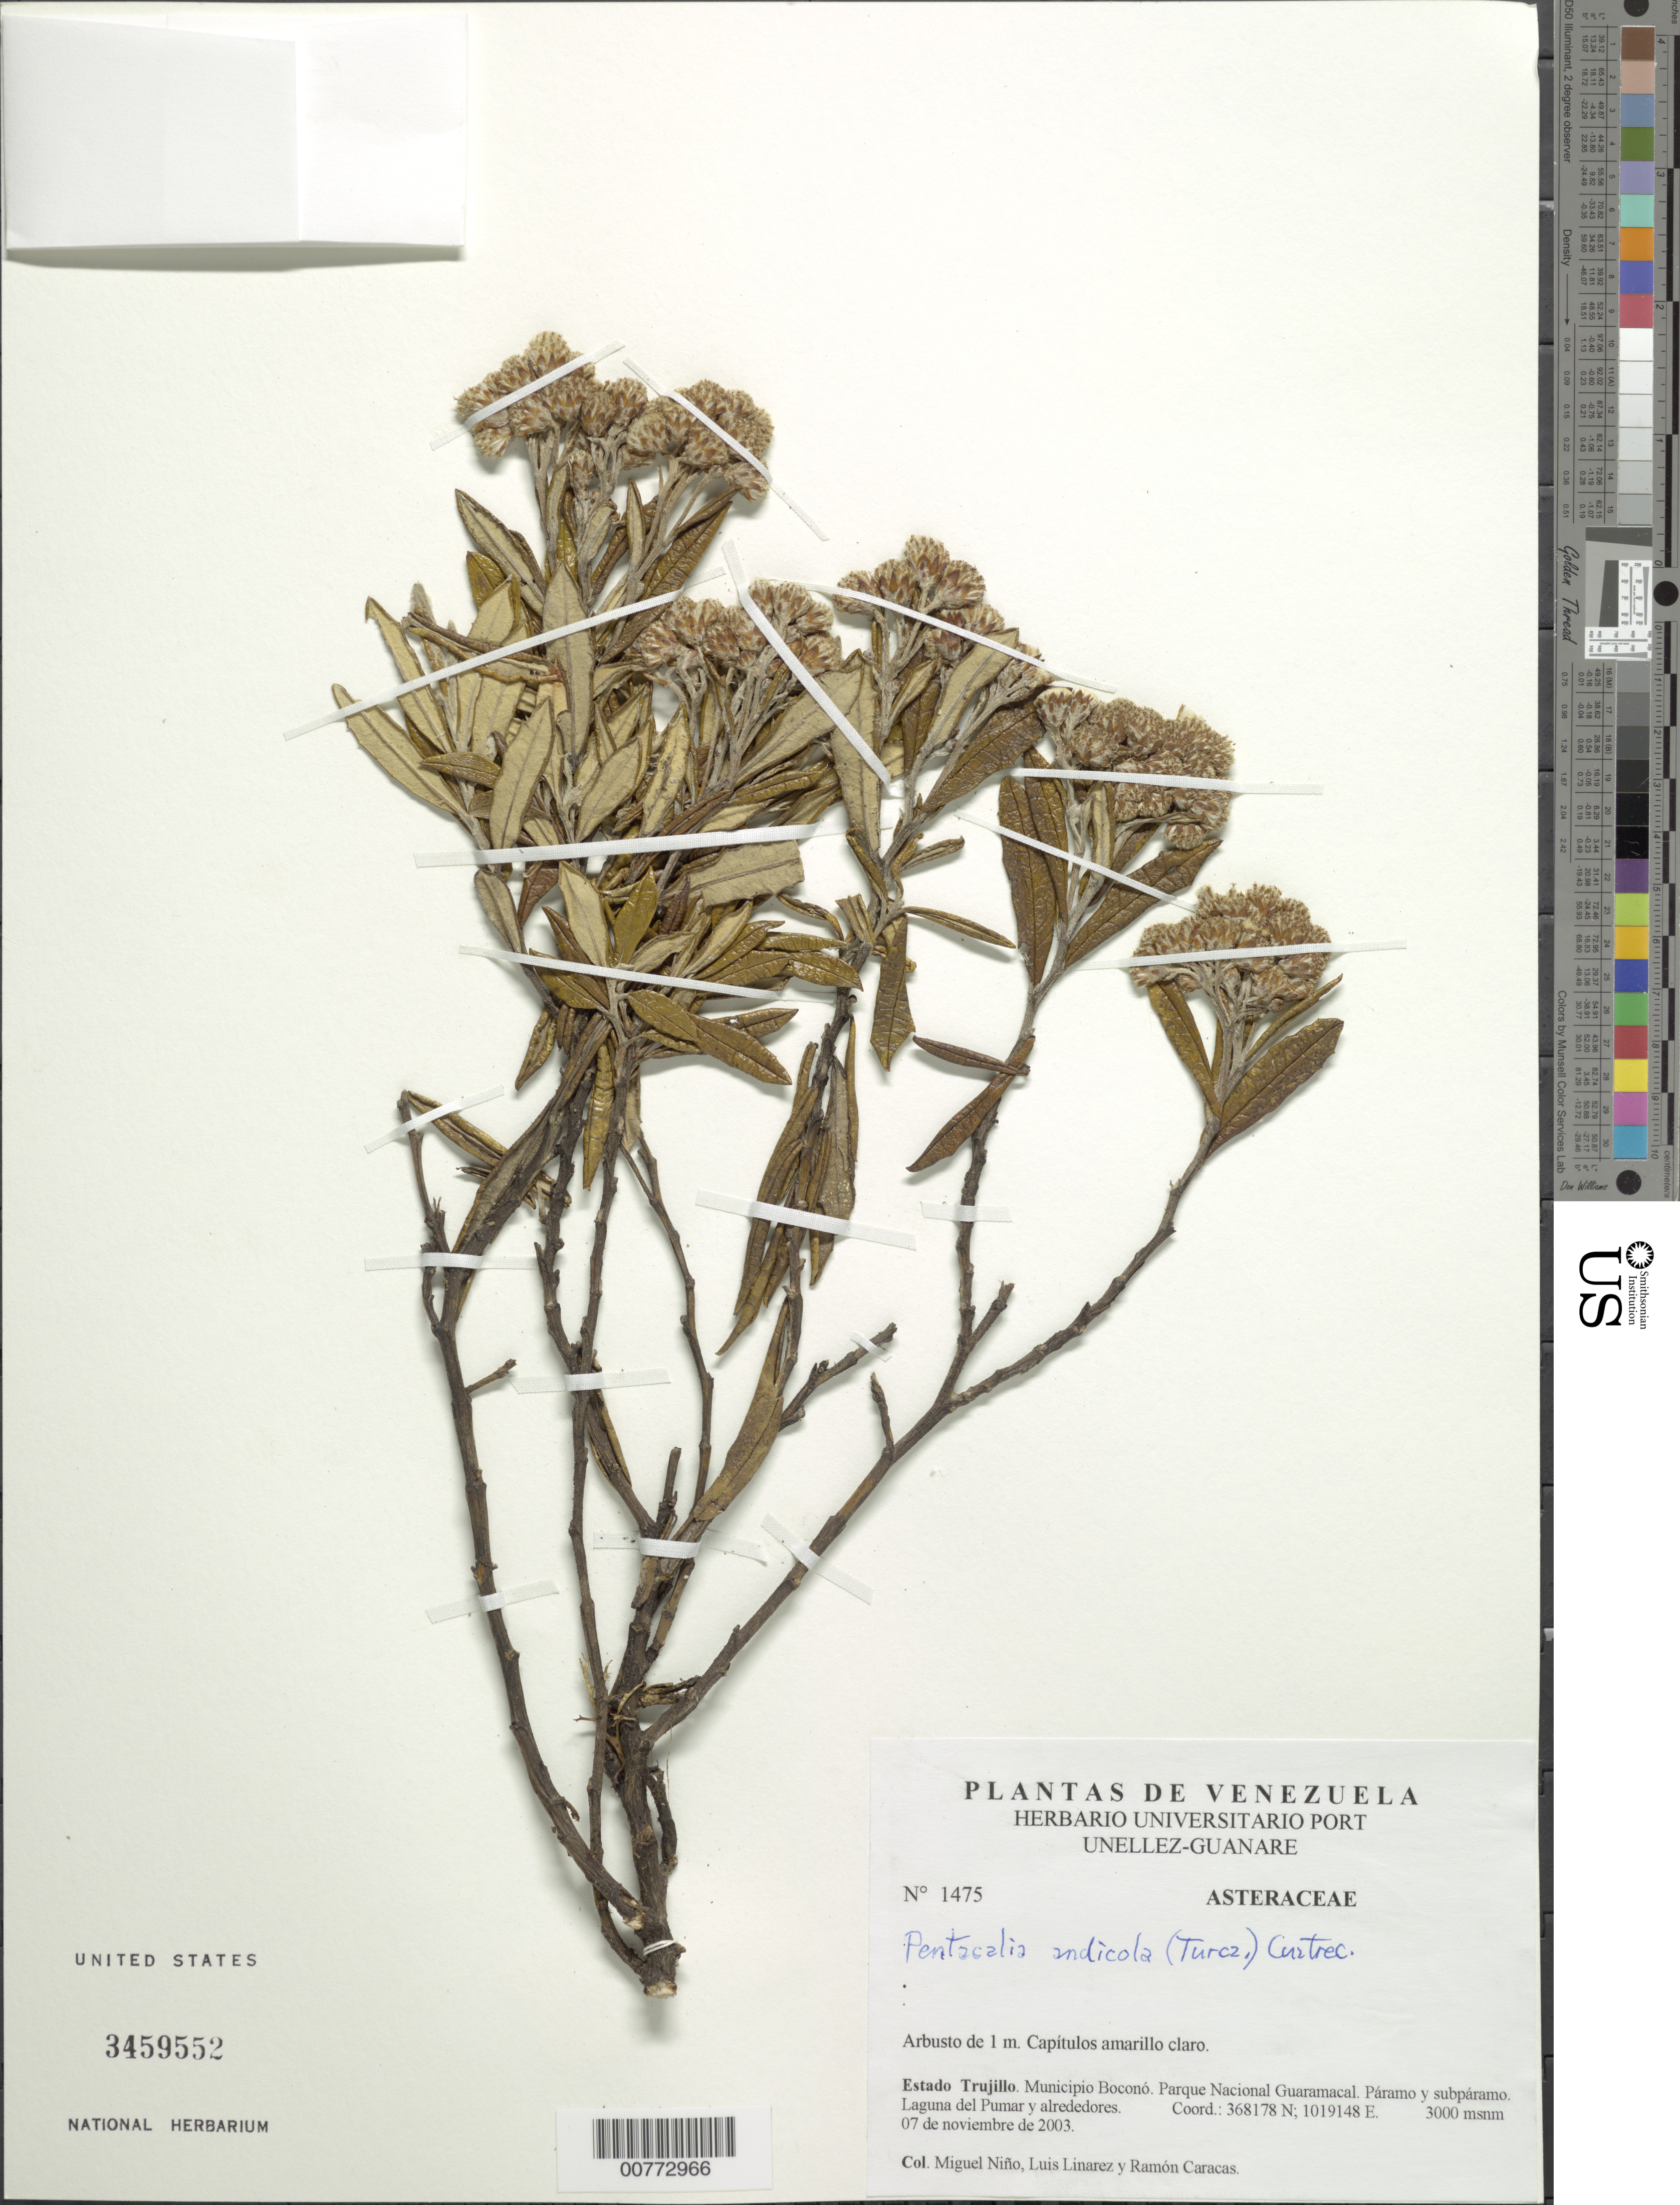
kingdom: Plantae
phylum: Tracheophyta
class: Magnoliopsida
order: Asterales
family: Asteraceae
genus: Pentacalia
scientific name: Pentacalia andicola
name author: (Turcz.) Cuatrec.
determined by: Robinson, Harold E., (US)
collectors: S. M. Niño, L. Linárez & R. Caracas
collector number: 1475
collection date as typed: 07 Nov 2003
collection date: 2003-11-07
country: Venezuela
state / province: Trujillo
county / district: Boconó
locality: Parque Nacional Guaramacal. Laguna del Pumar y alrededores.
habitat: Páramo y subpáramo.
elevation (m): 3000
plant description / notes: PORT, US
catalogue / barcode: US 3459552